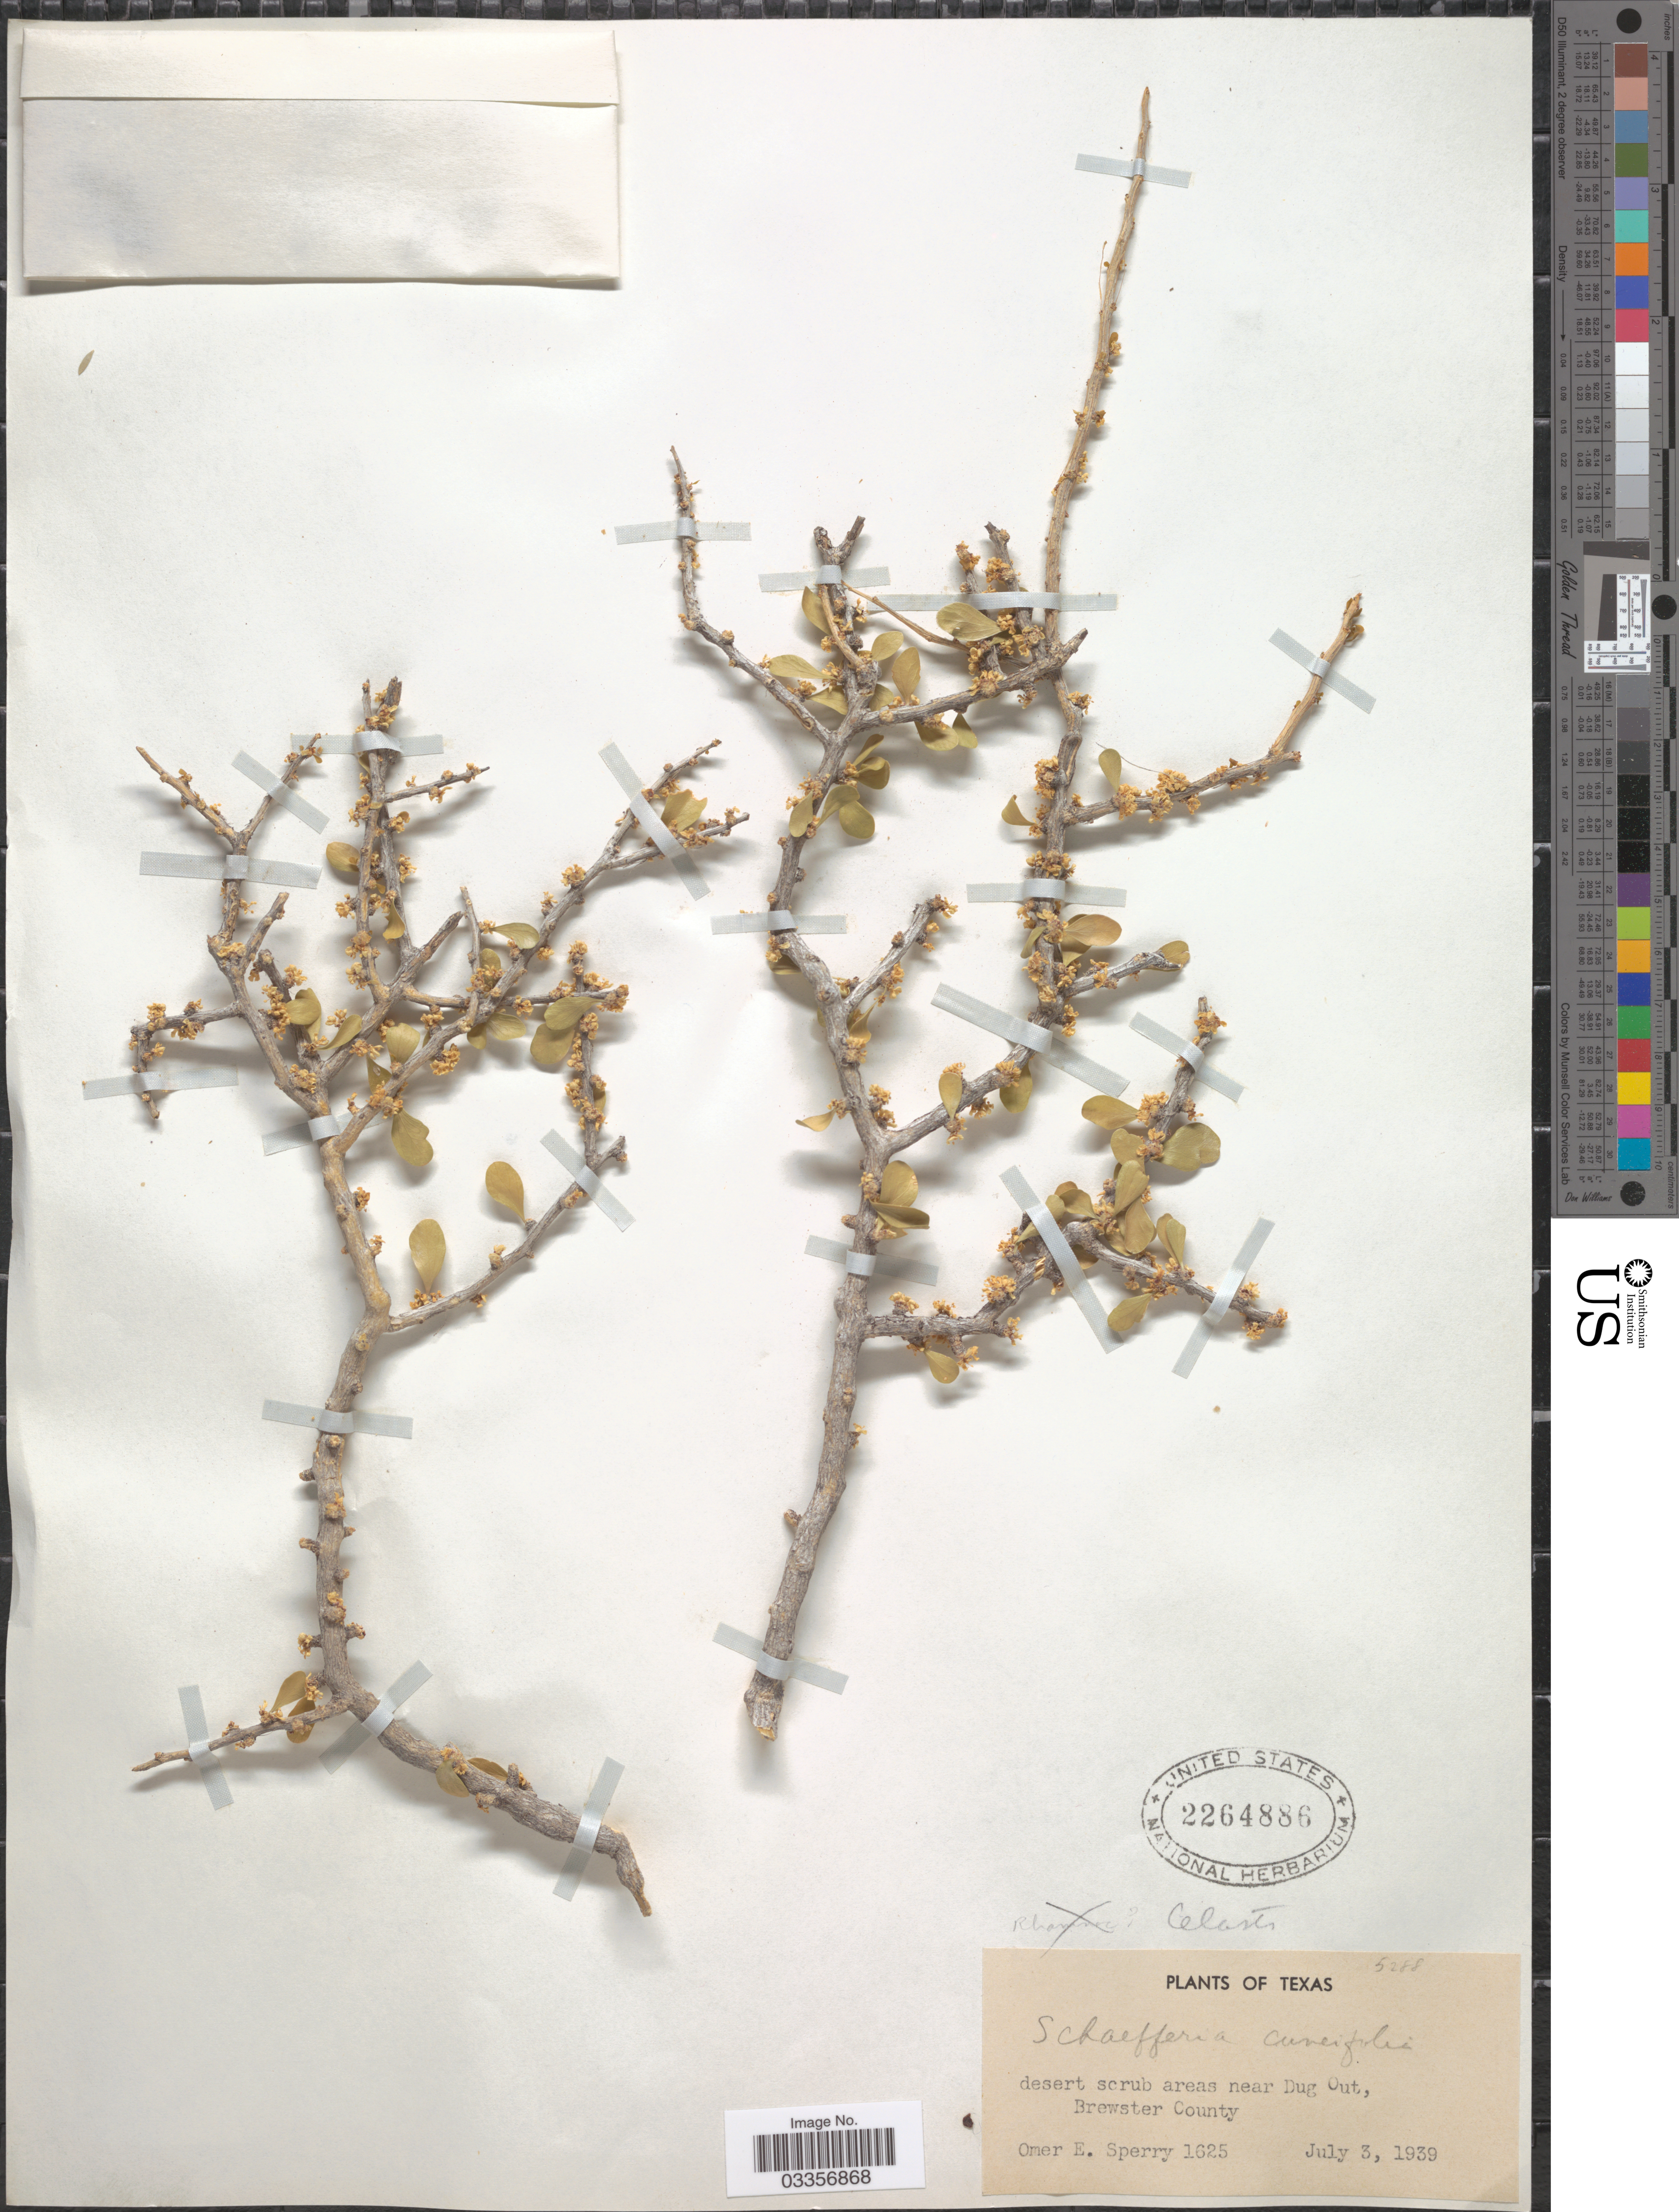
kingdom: Plantae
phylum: Tracheophyta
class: Magnoliopsida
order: Celastrales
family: Celastraceae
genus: Schaefferia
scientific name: Schaefferia cuneifolia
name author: A. Gray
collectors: O. E. Sperry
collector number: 1625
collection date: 1939-07-03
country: United States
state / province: Texas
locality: Desert scrub areas near Dug Out, Brewster County.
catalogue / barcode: US 2264886